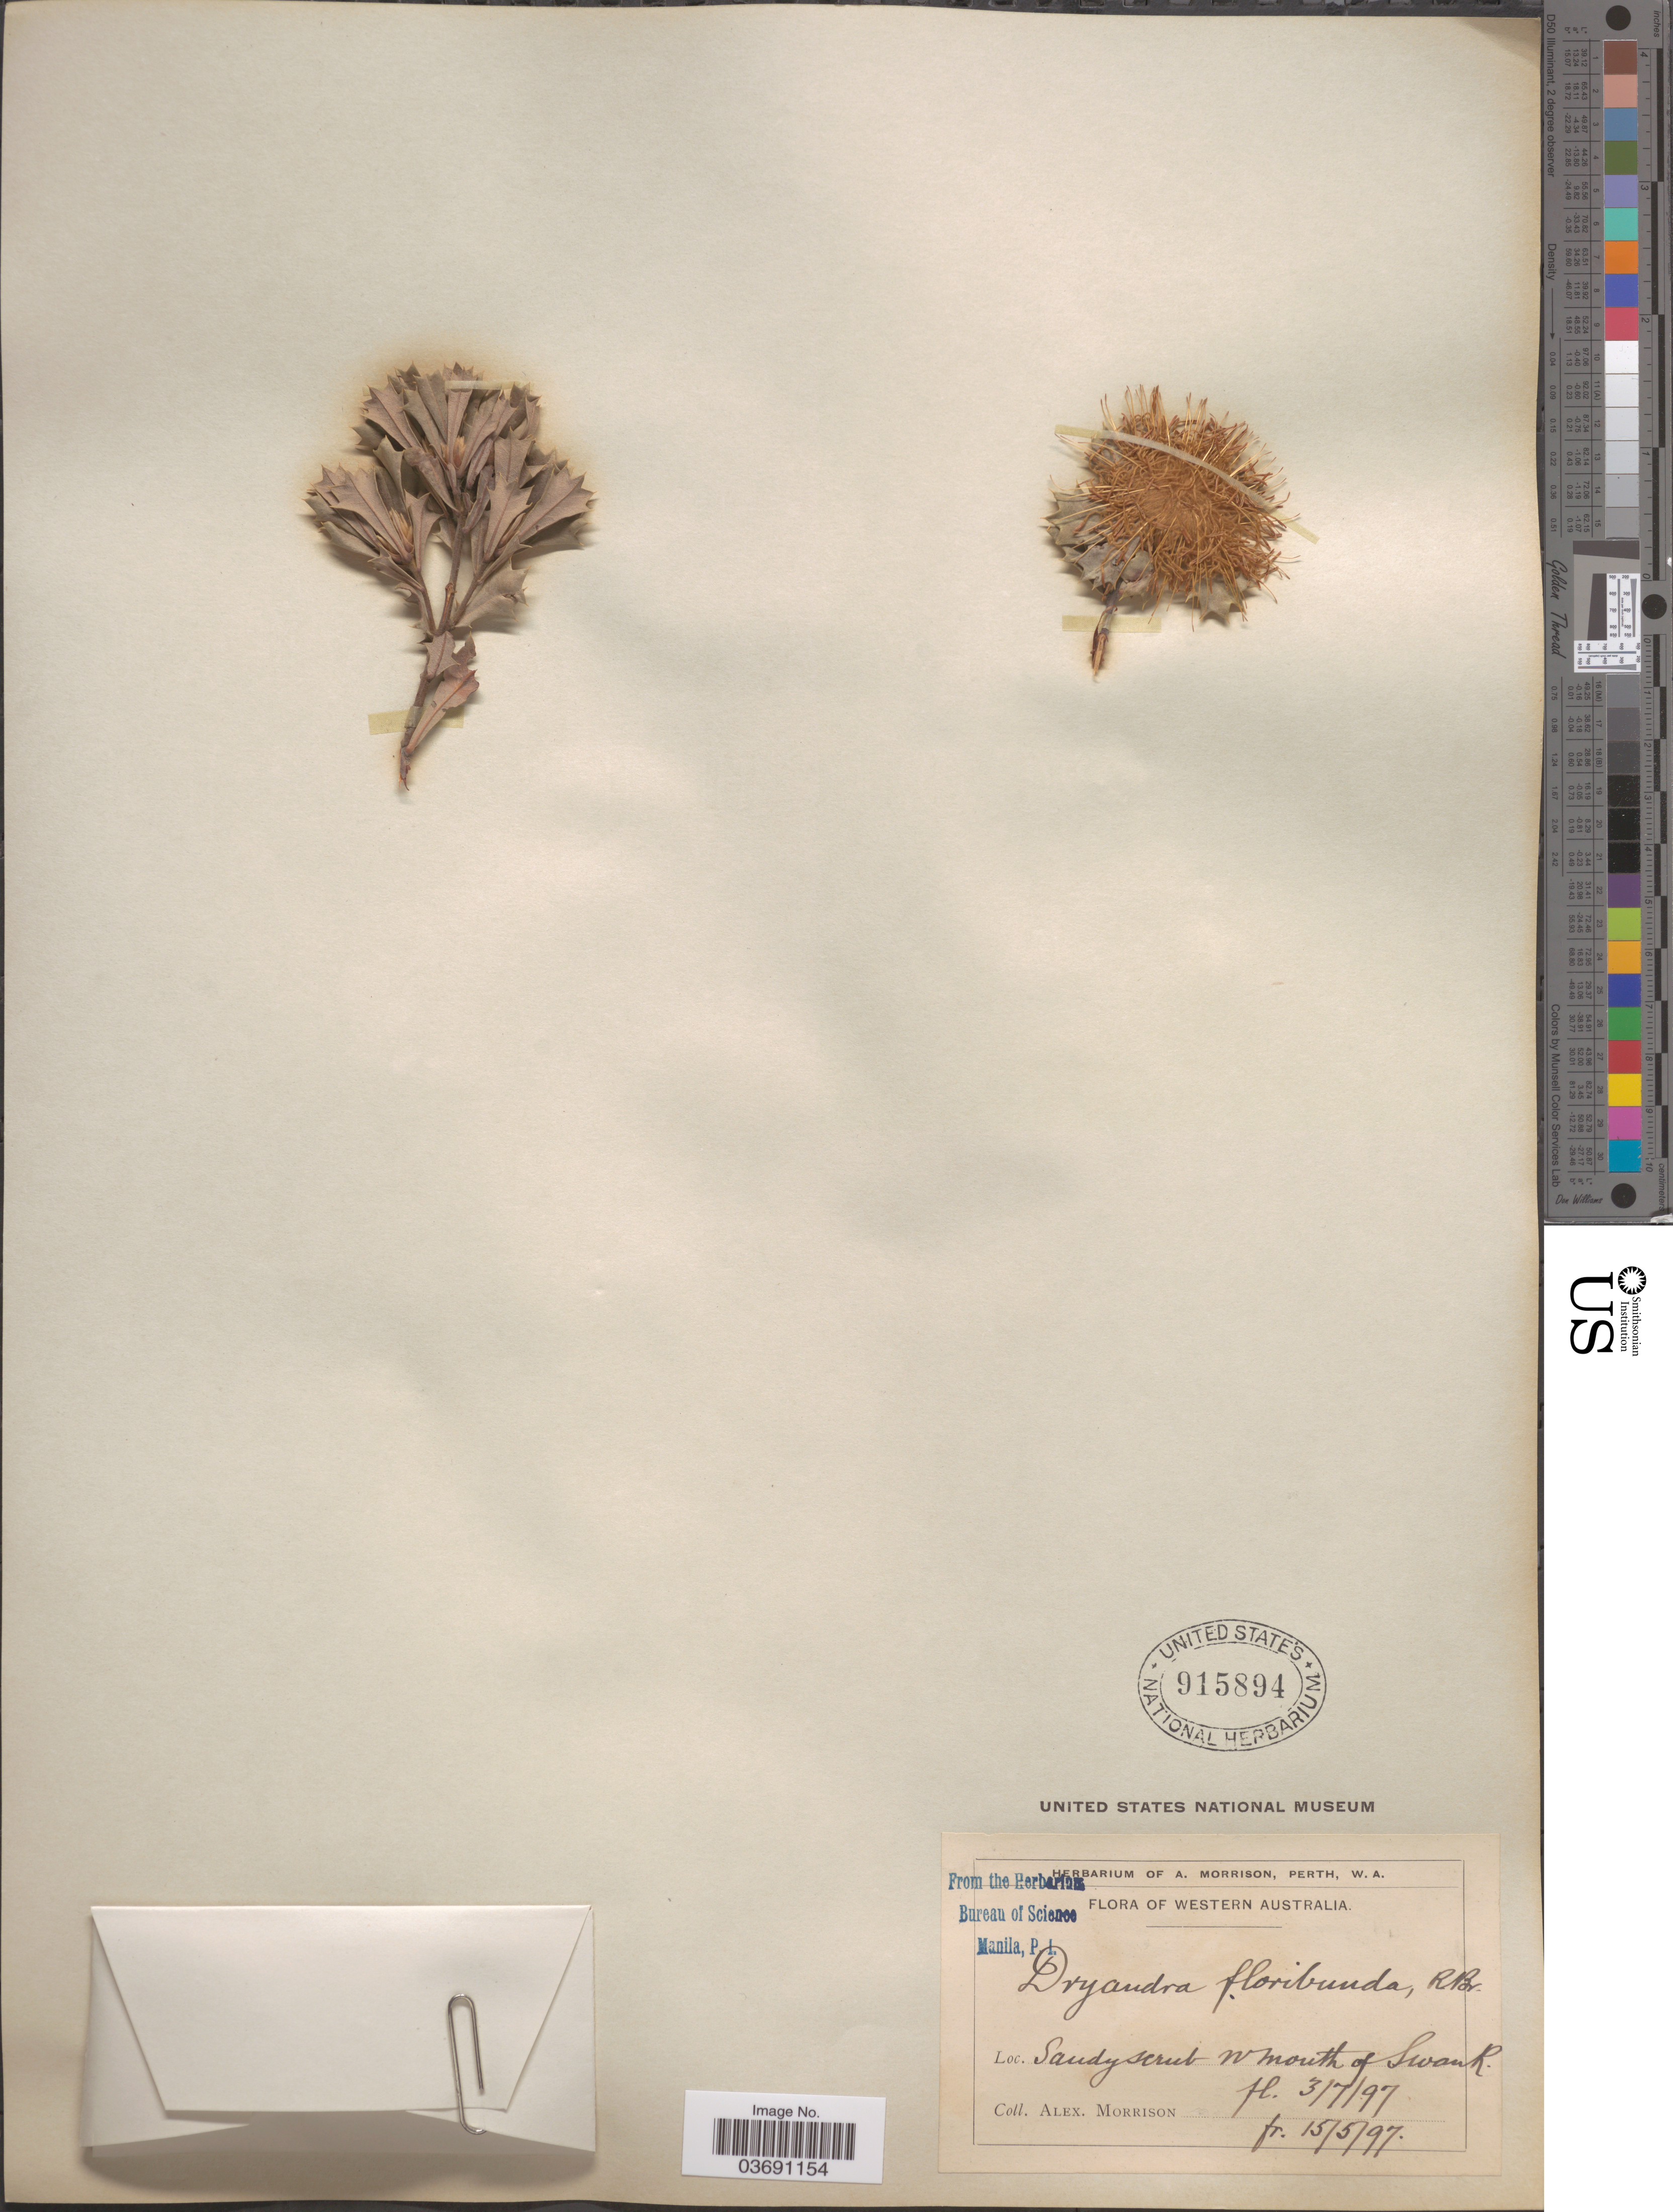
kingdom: Plantae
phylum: Tracheophyta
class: Magnoliopsida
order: Proteales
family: Proteaceae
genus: Dryandra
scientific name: Dryandra floribunda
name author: R. Br.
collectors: A. Morrison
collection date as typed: Transcribed d/m/y: 15/5/97 to 3/7/97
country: Australia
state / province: Western Australia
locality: Sandy scrub W mouth of Swan R.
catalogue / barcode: US 915894